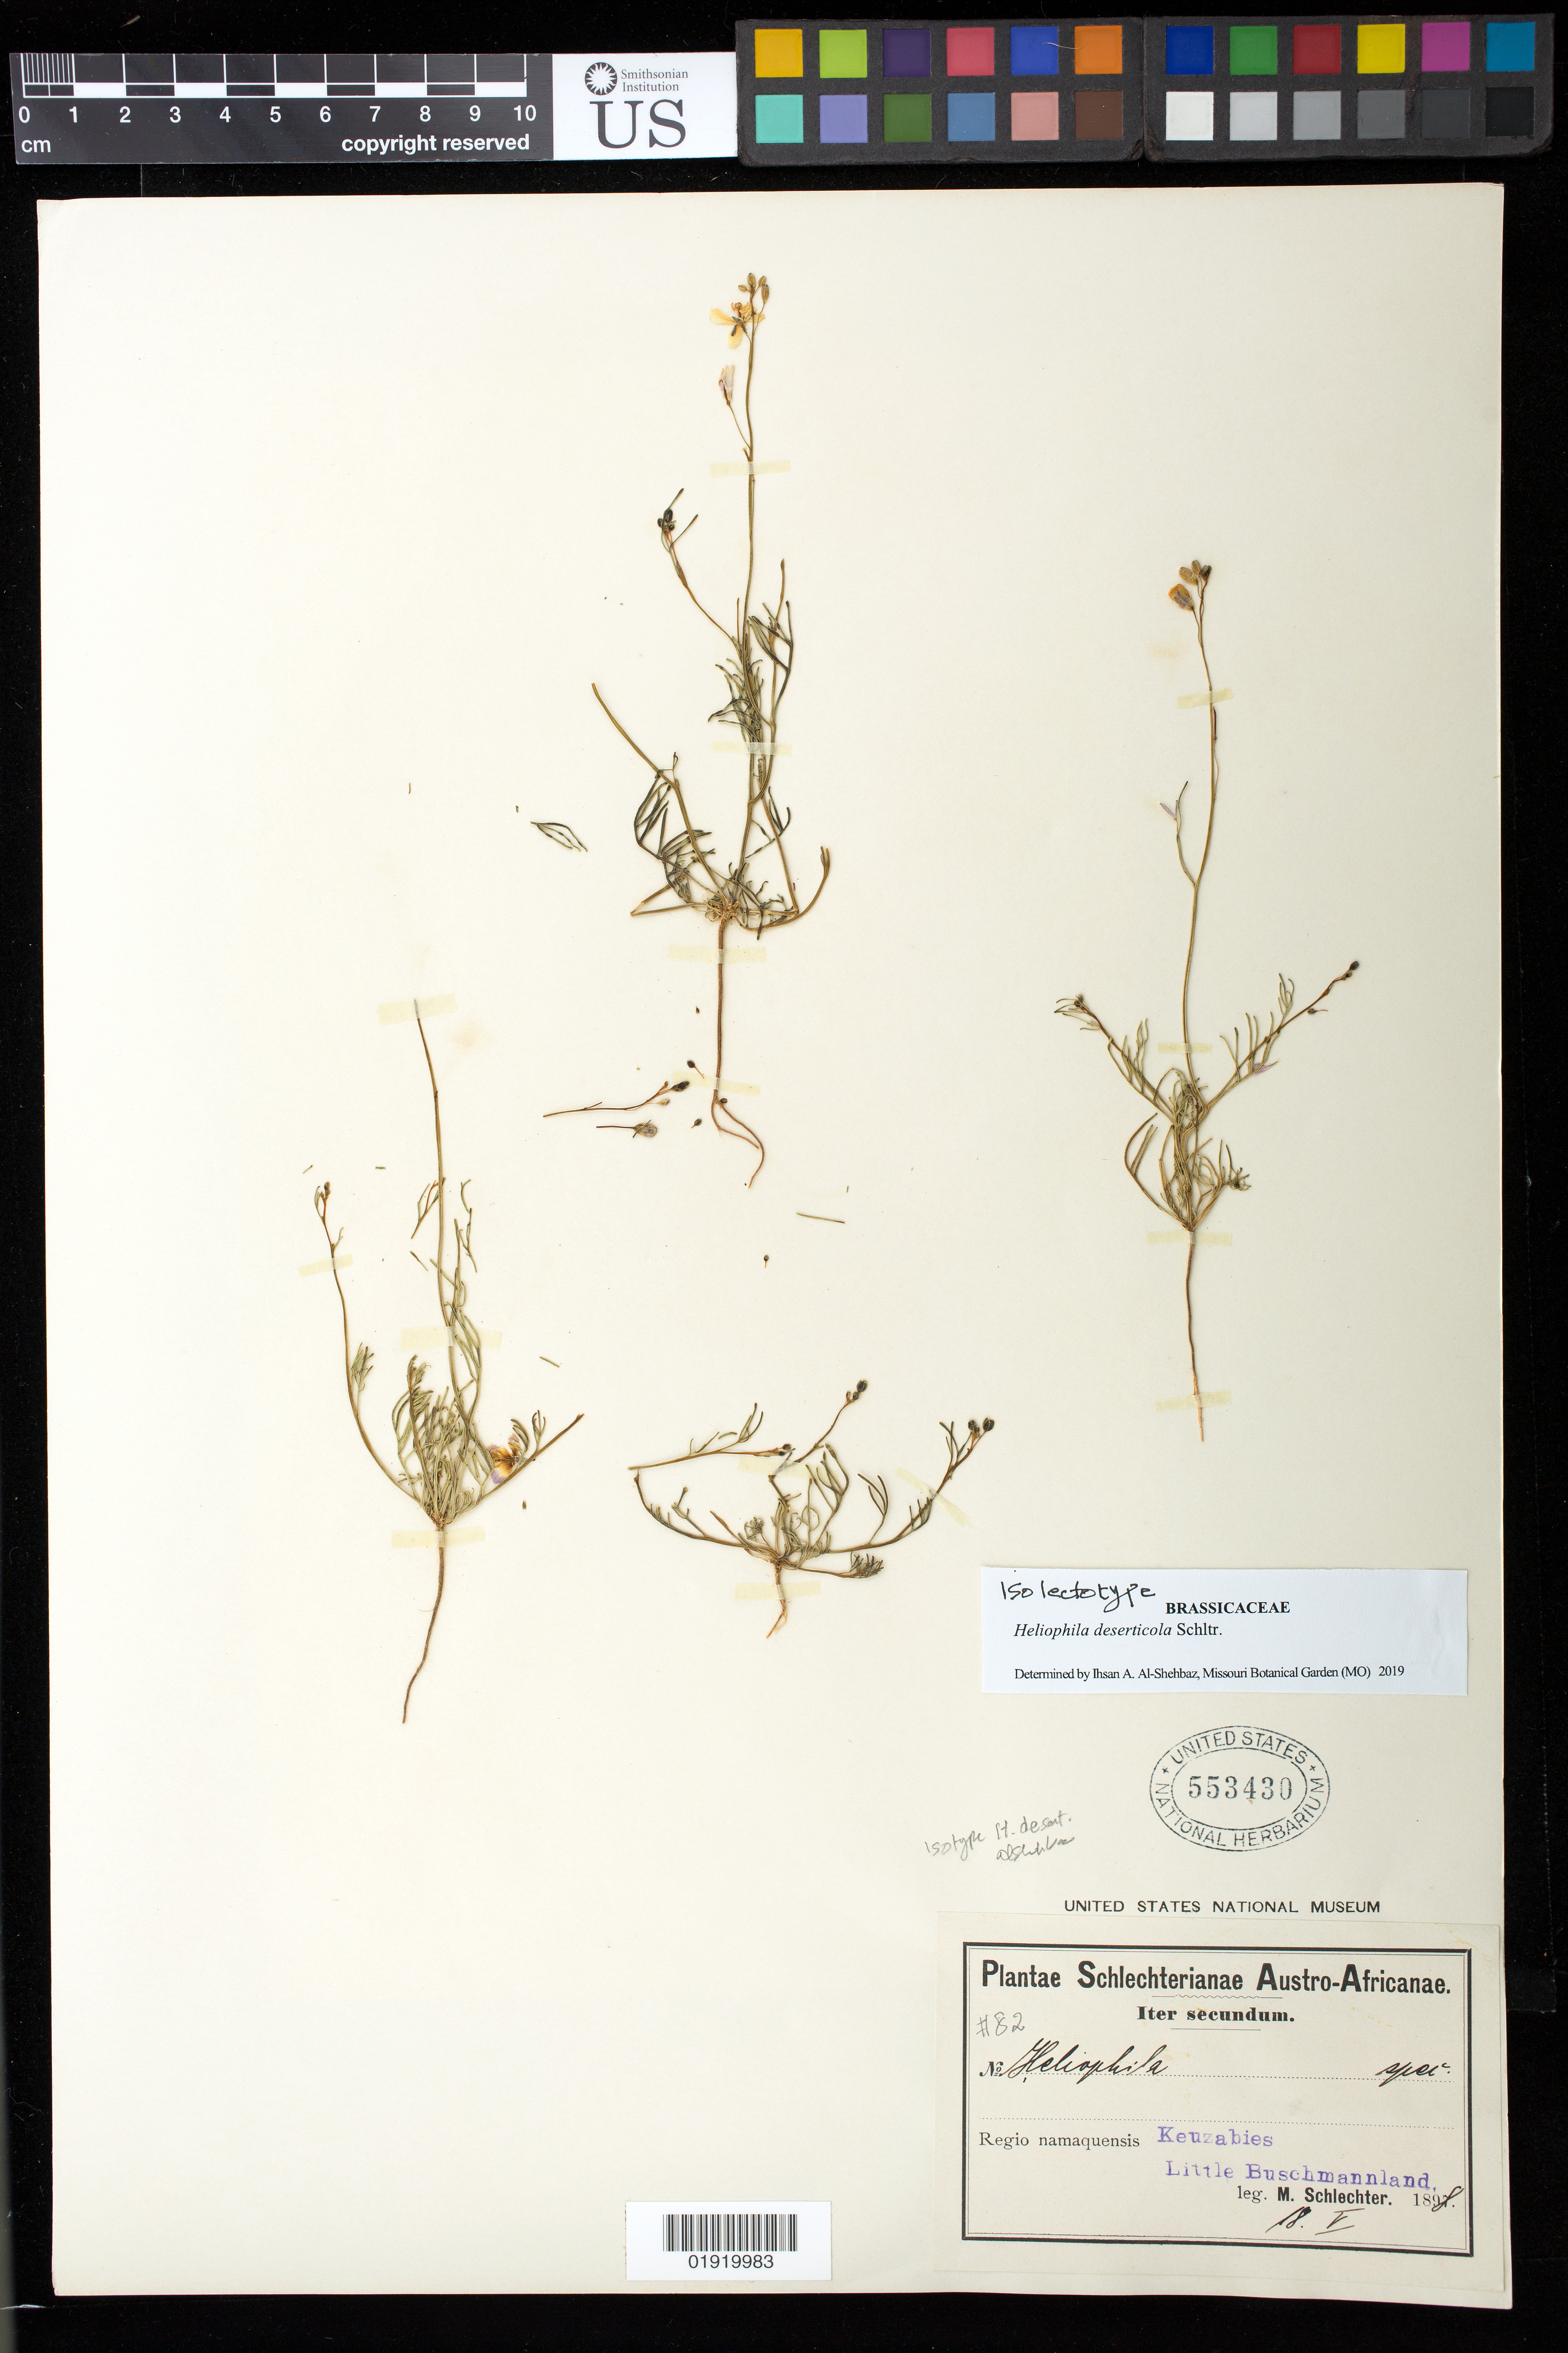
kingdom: Plantae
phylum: Tracheophyta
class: Magnoliopsida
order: Brassicales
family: Brassicaceae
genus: Heliophila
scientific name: Heliophila deserticola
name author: Schltr.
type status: Type Collection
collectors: M. Schlechter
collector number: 82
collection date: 1898-05-18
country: South Africa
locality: Austro-Africanae. Regio namaquensis. Keuzabies Little Buschmannland.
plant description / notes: Annotated as isolectotype by I.A. Al-Shehbaz (2019)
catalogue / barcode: US 553430